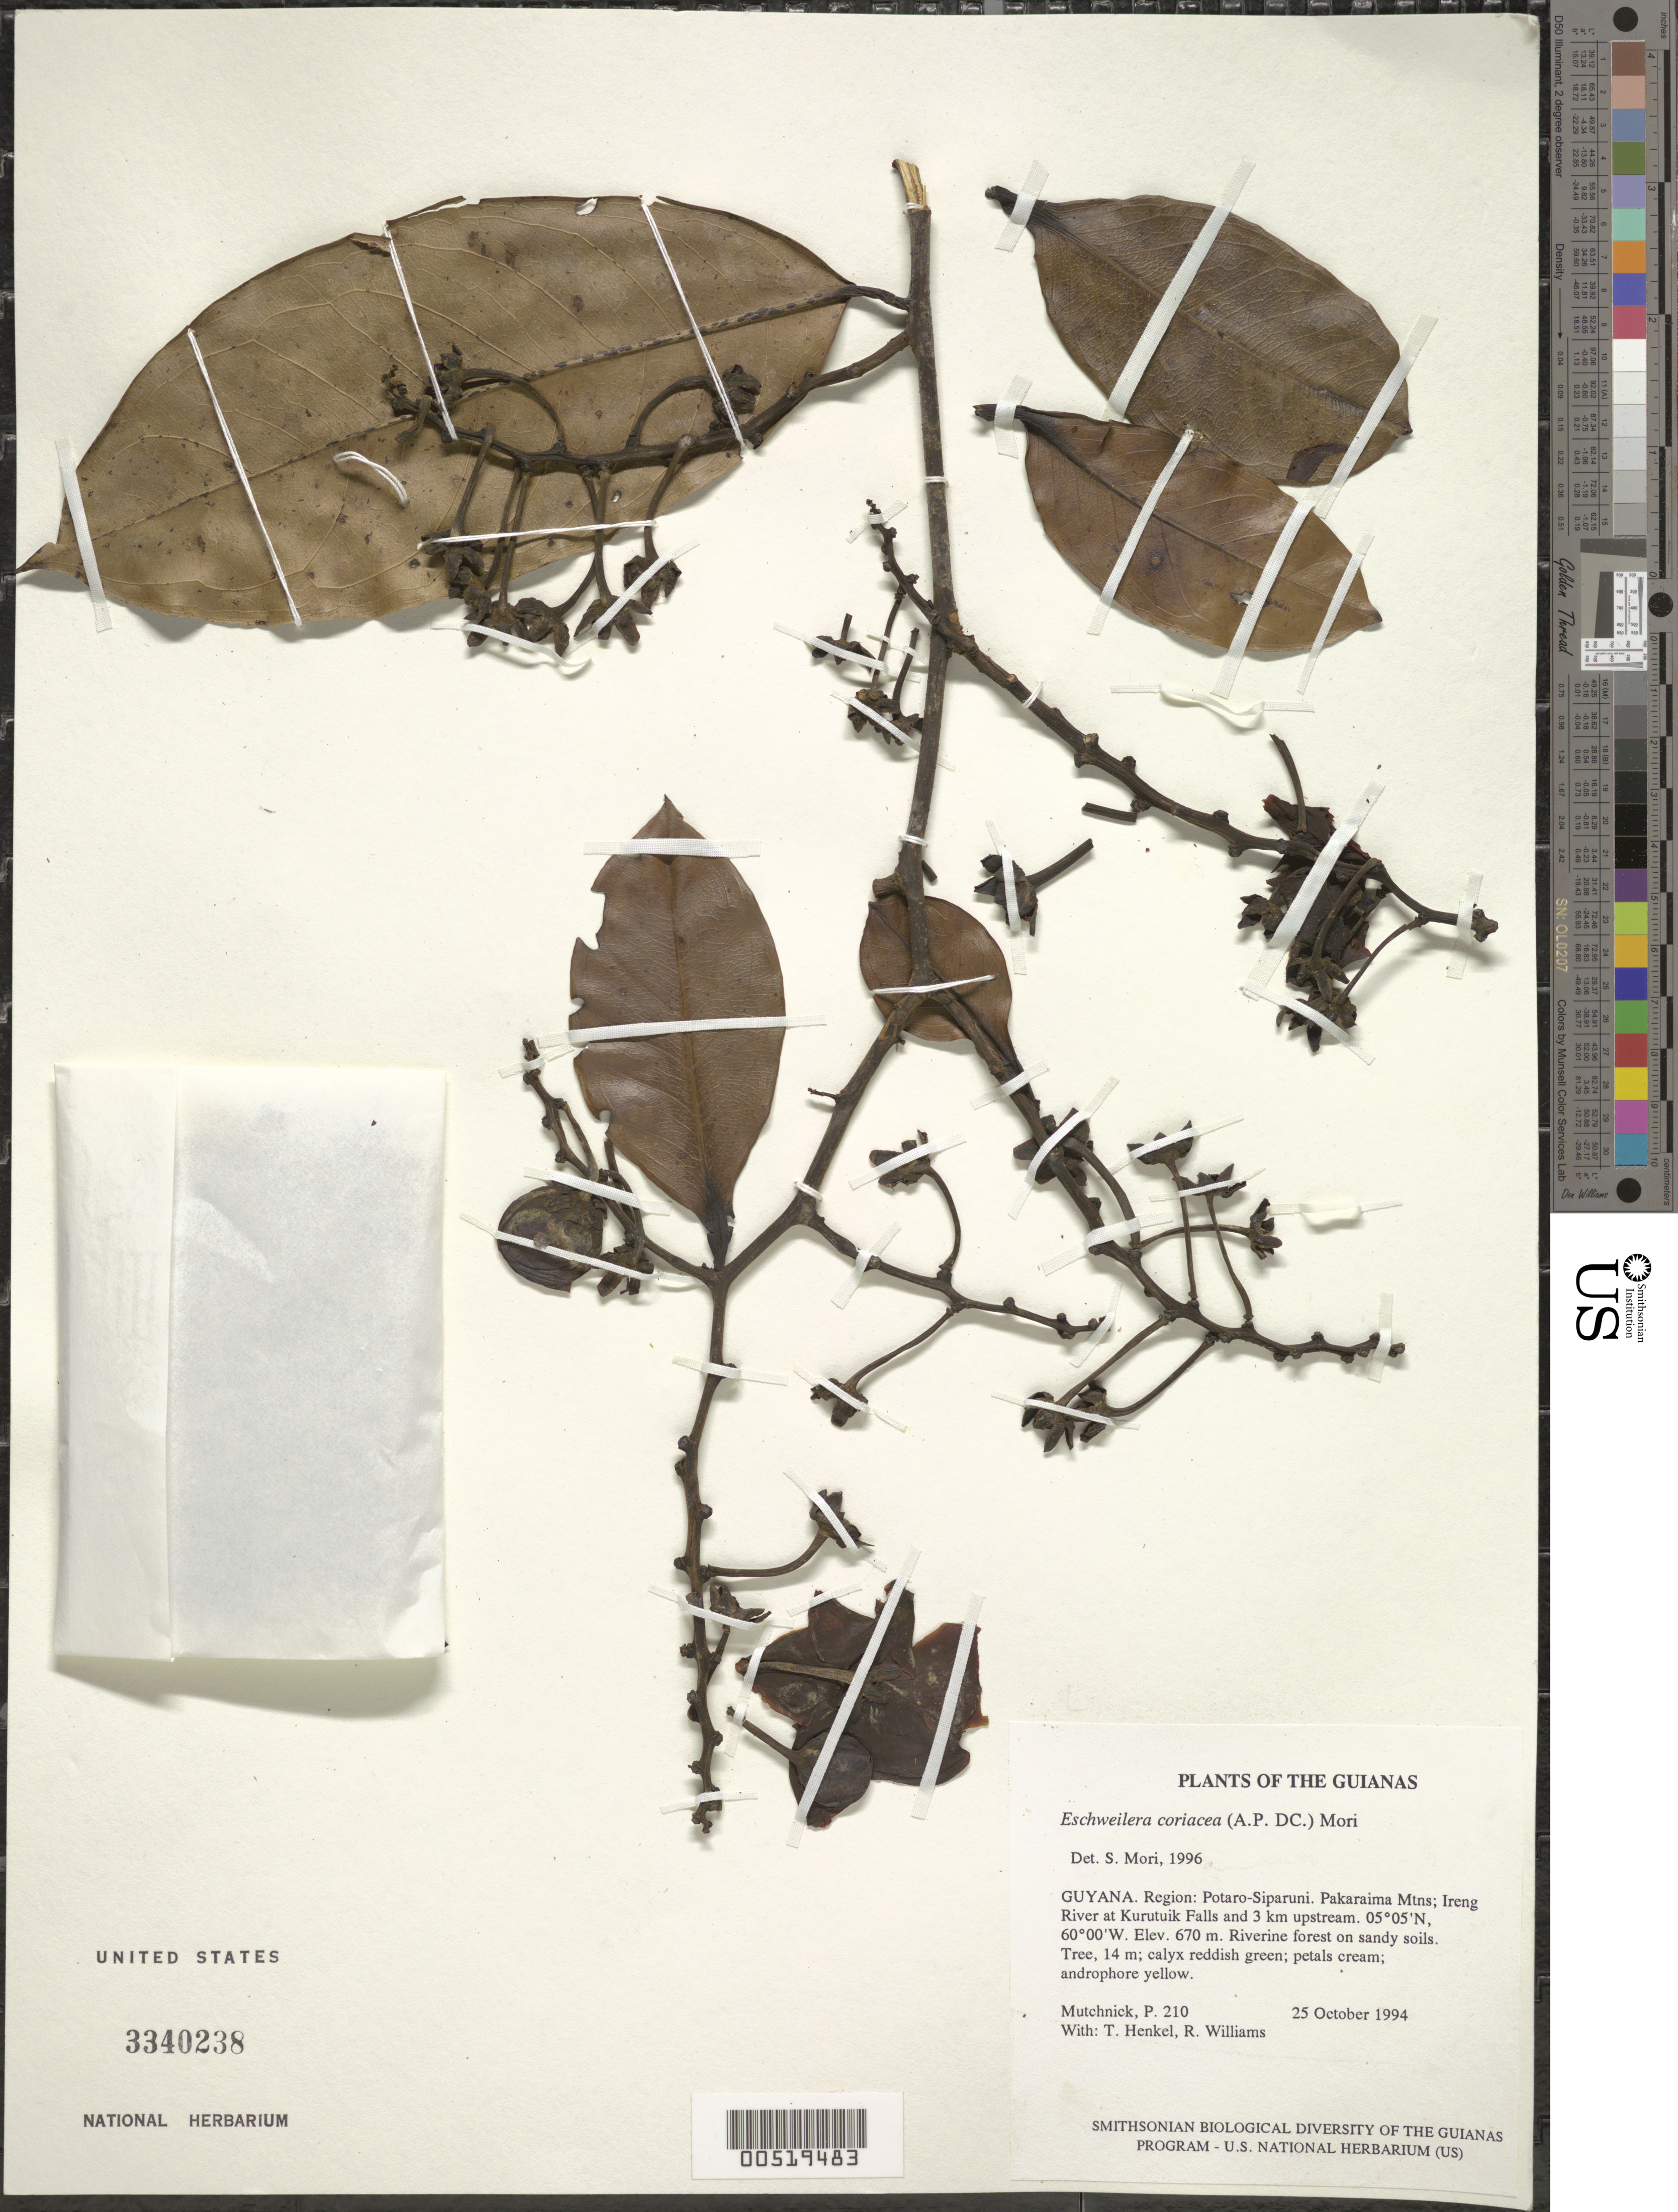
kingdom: Plantae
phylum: Tracheophyta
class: Magnoliopsida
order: Ericales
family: Lecythidaceae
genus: Eschweilera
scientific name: Eschweilera coriacea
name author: (DC.) S.A. Mori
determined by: Mori, Scott A.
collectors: P. Mutchnick, T. Henkel & R. Williams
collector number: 210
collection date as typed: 25 October 1994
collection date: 1994-10-25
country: Guyana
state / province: Potaro-Siparuni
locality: Pakaraima Mtns; Ireng River at Kurutuik Falls and 3 km upstream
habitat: Riverine forest on sandy soils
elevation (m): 670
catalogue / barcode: US 3340238